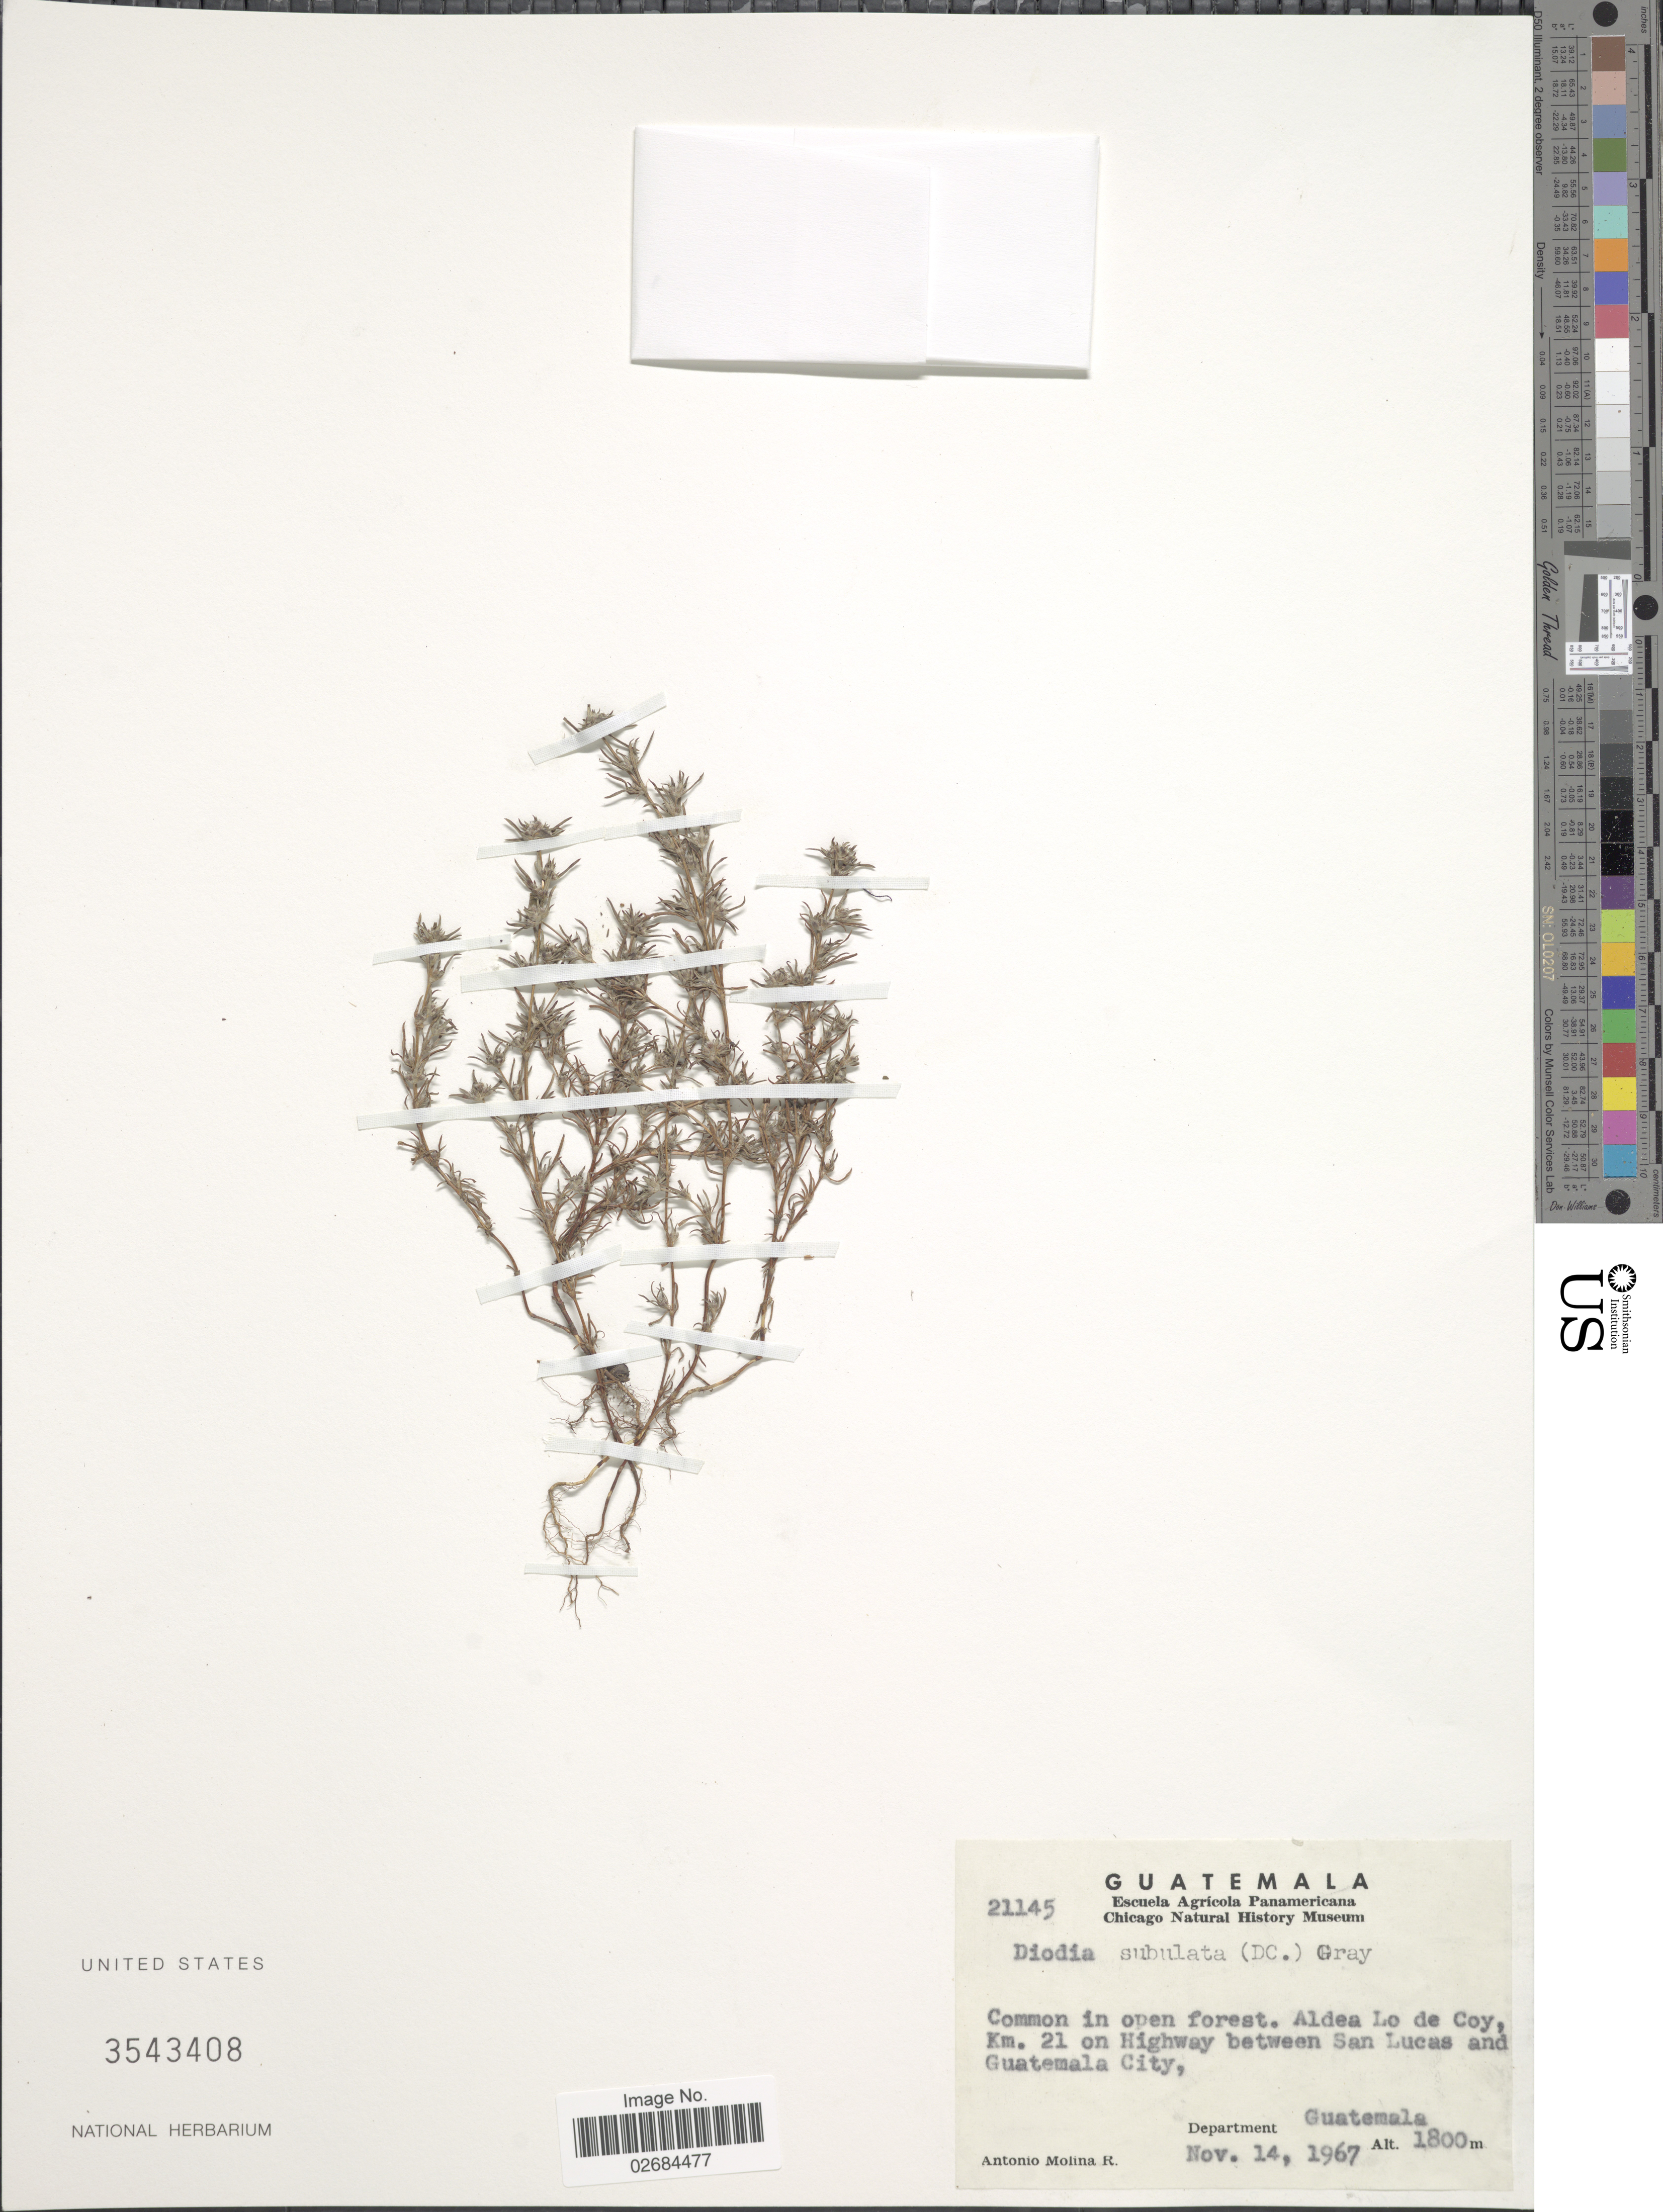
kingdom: Plantae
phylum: Tracheophyta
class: Magnoliopsida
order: Gentianales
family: Rubiaceae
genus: Diodia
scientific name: Diodia subulata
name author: (DC.) Standl.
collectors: A. Molina R.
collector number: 21145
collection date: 1967-11-14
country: Guatemala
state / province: Guatemala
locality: Aldea Lo de Coy, Km. 21 on Highway between San Lucas and Guatemala City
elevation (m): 1800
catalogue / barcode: US 3543408